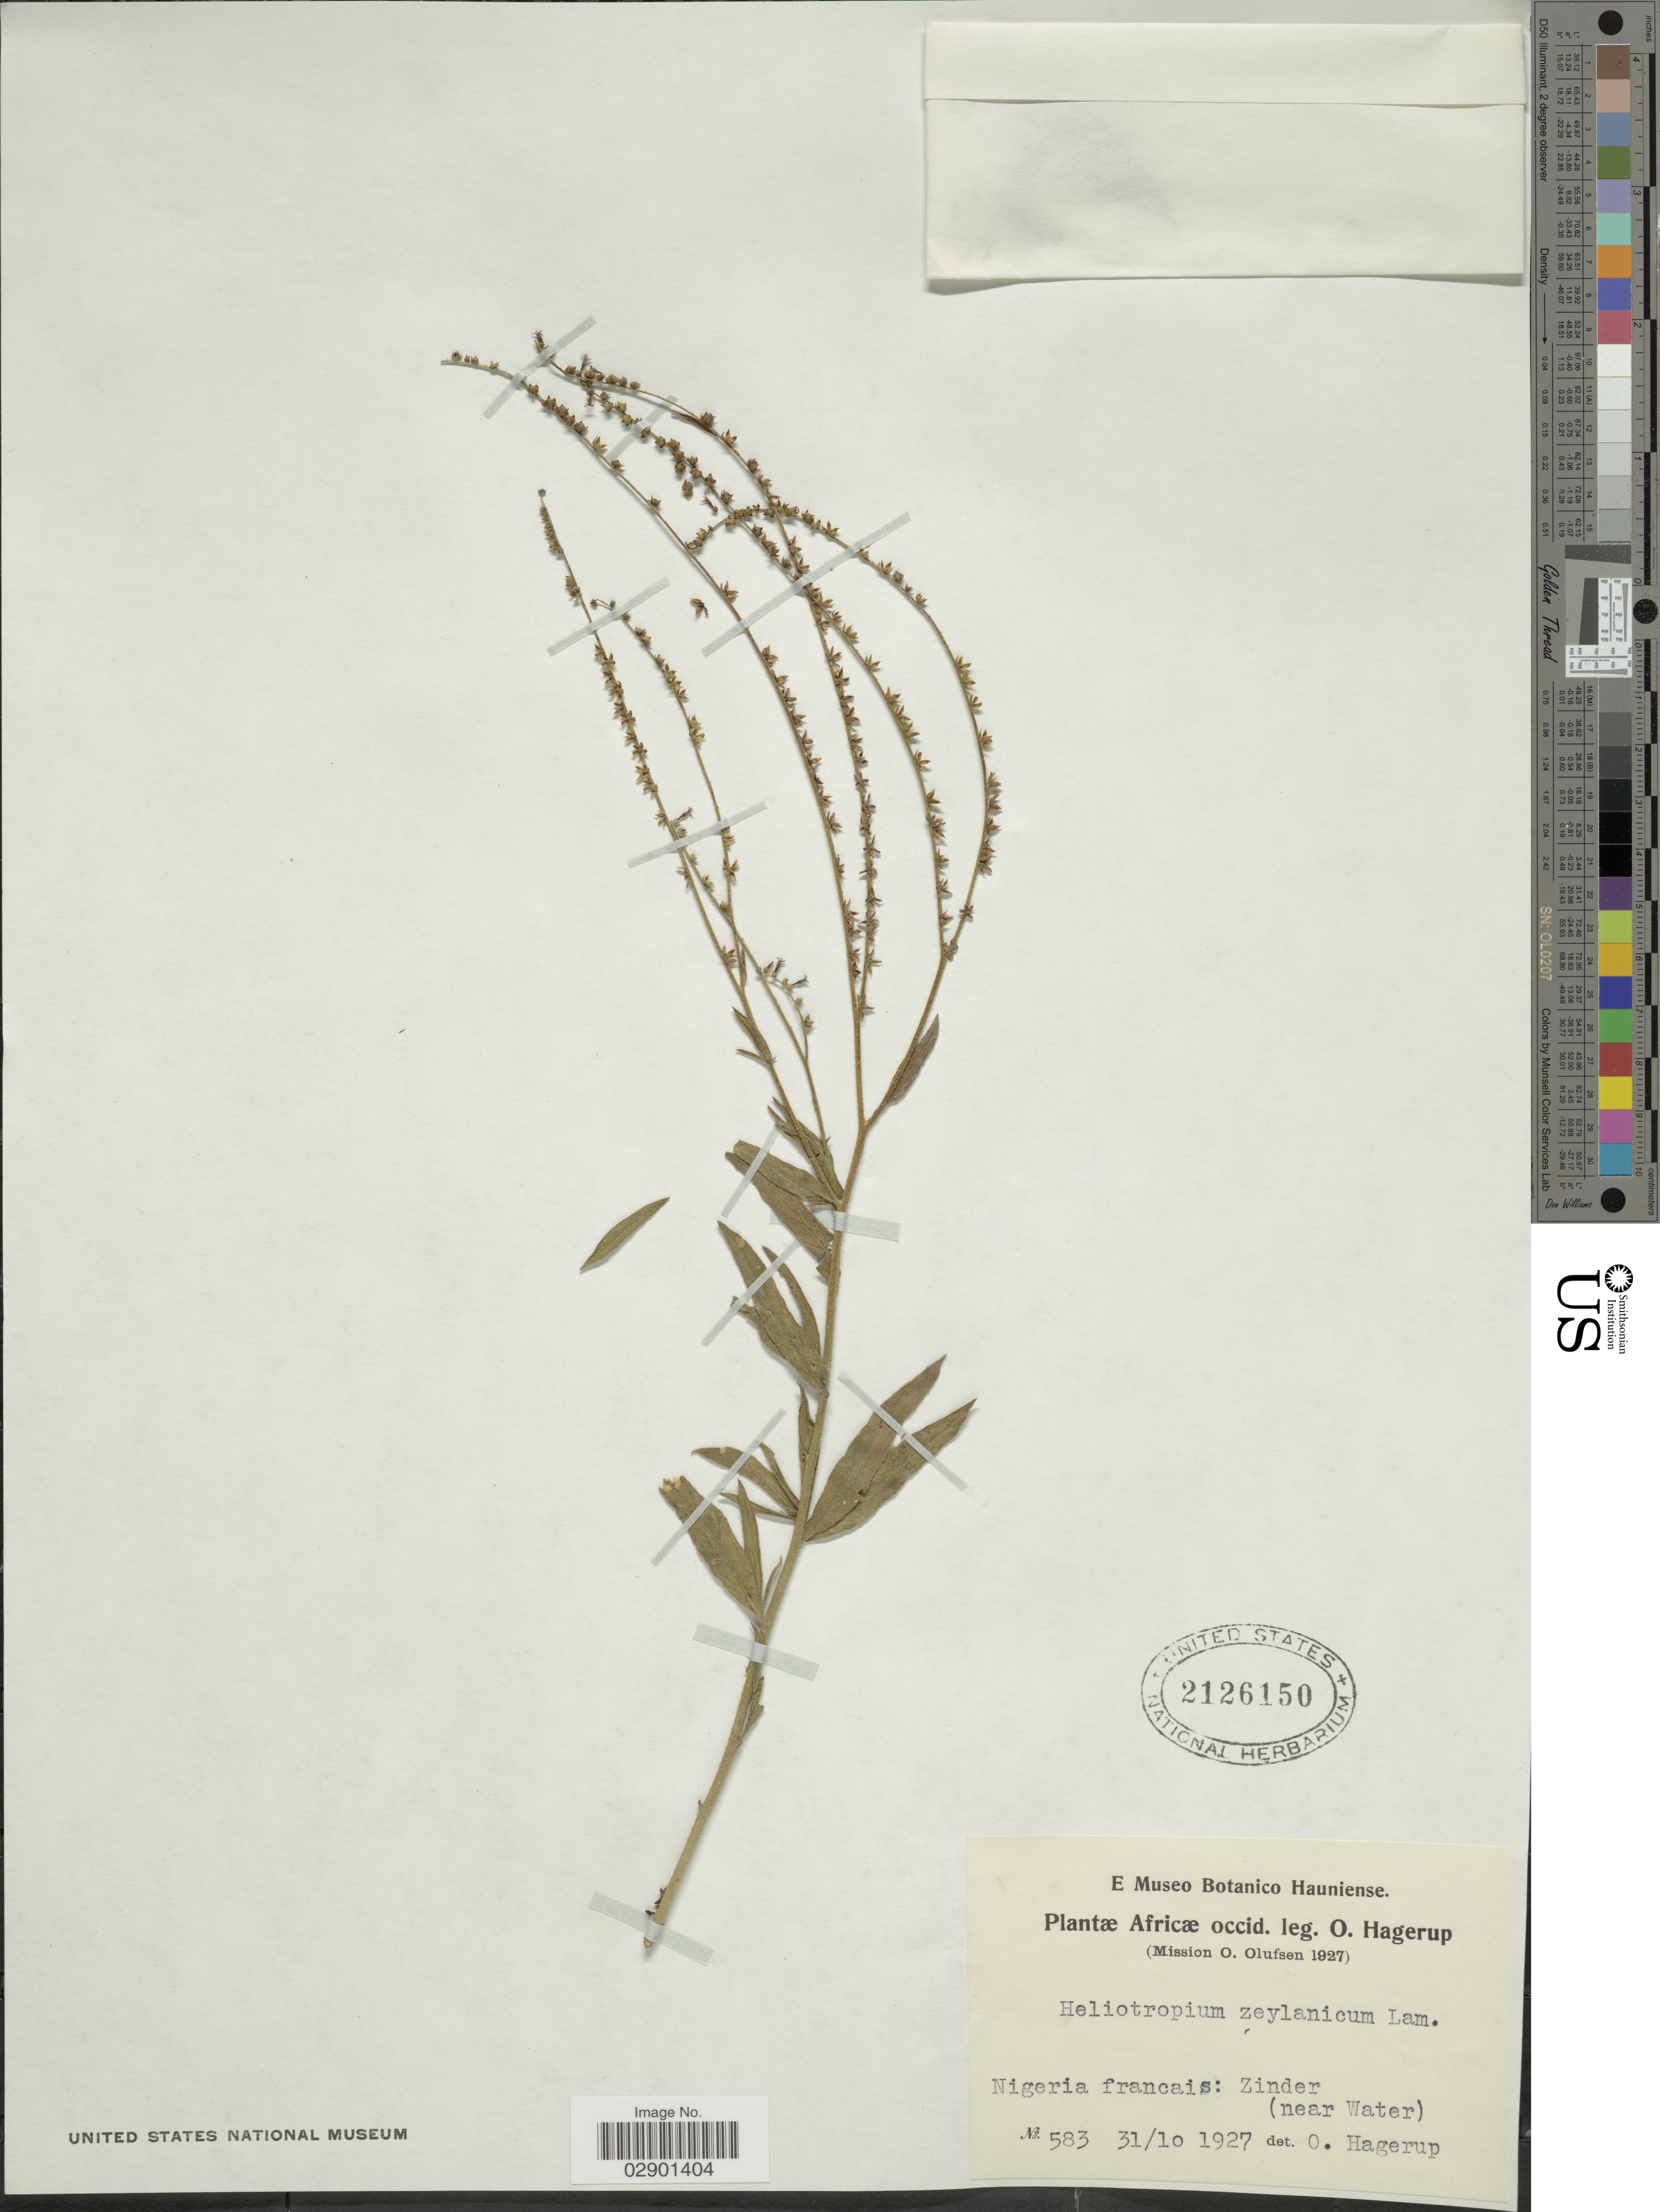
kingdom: Plantae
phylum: Tracheophyta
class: Magnoliopsida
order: Boraginales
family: Heliotropiaceae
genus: Heliotropium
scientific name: Heliotropium zeylanicum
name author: Lam.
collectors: O. Hagerup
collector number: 583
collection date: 1927-10-31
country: Niger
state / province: Zinder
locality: Africæ occid. Nigeria francais: Zinder (near Water).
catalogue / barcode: US 2126150